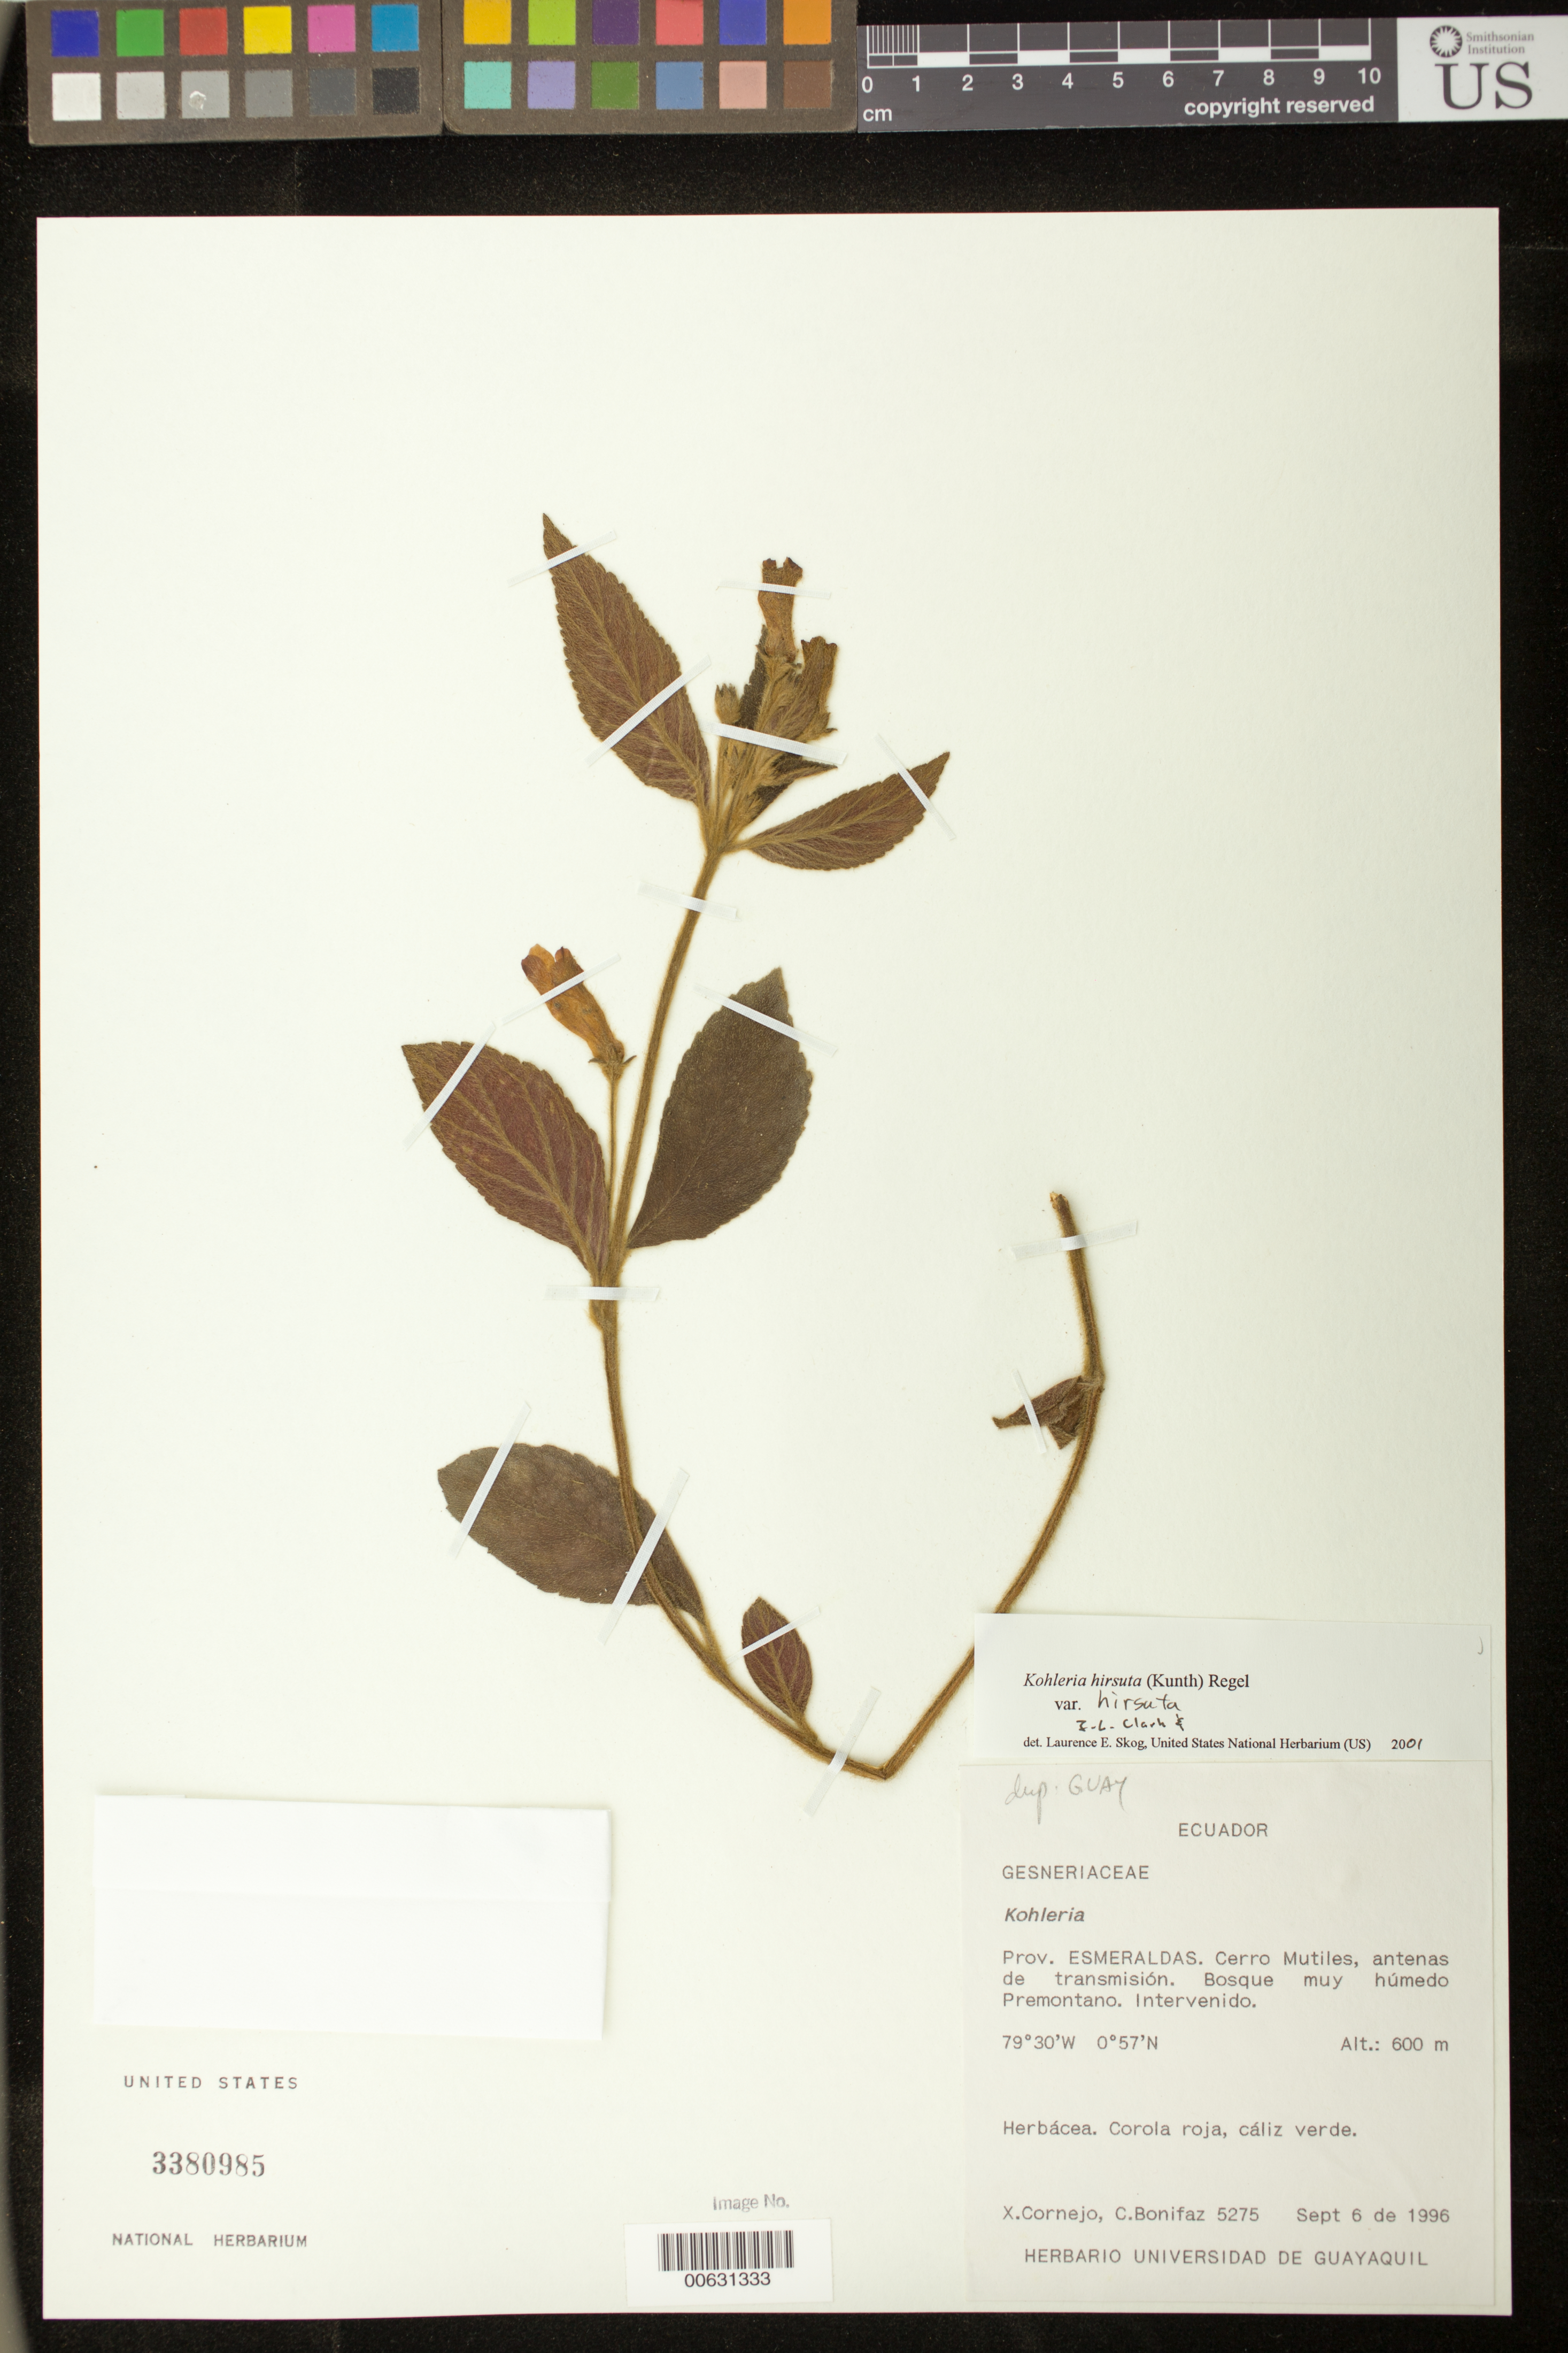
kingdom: Plantae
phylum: Tracheophyta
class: Magnoliopsida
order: Lamiales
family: Gesneriaceae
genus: Kohleria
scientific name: Kohleria hirsuta var. hirsuta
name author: (Kunth) Regel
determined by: Clark, J. L.; Skog, Laurence E.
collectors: X. F. Cornejo & C. Bonifaz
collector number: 5275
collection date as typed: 06 Sep 1996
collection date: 1996-09-06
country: Ecuador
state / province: Esmeraldas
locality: Cerro Mutiles, antenas de transmisión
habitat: Bosque muy húmedo premontano, intervenido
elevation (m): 600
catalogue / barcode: US 3380985